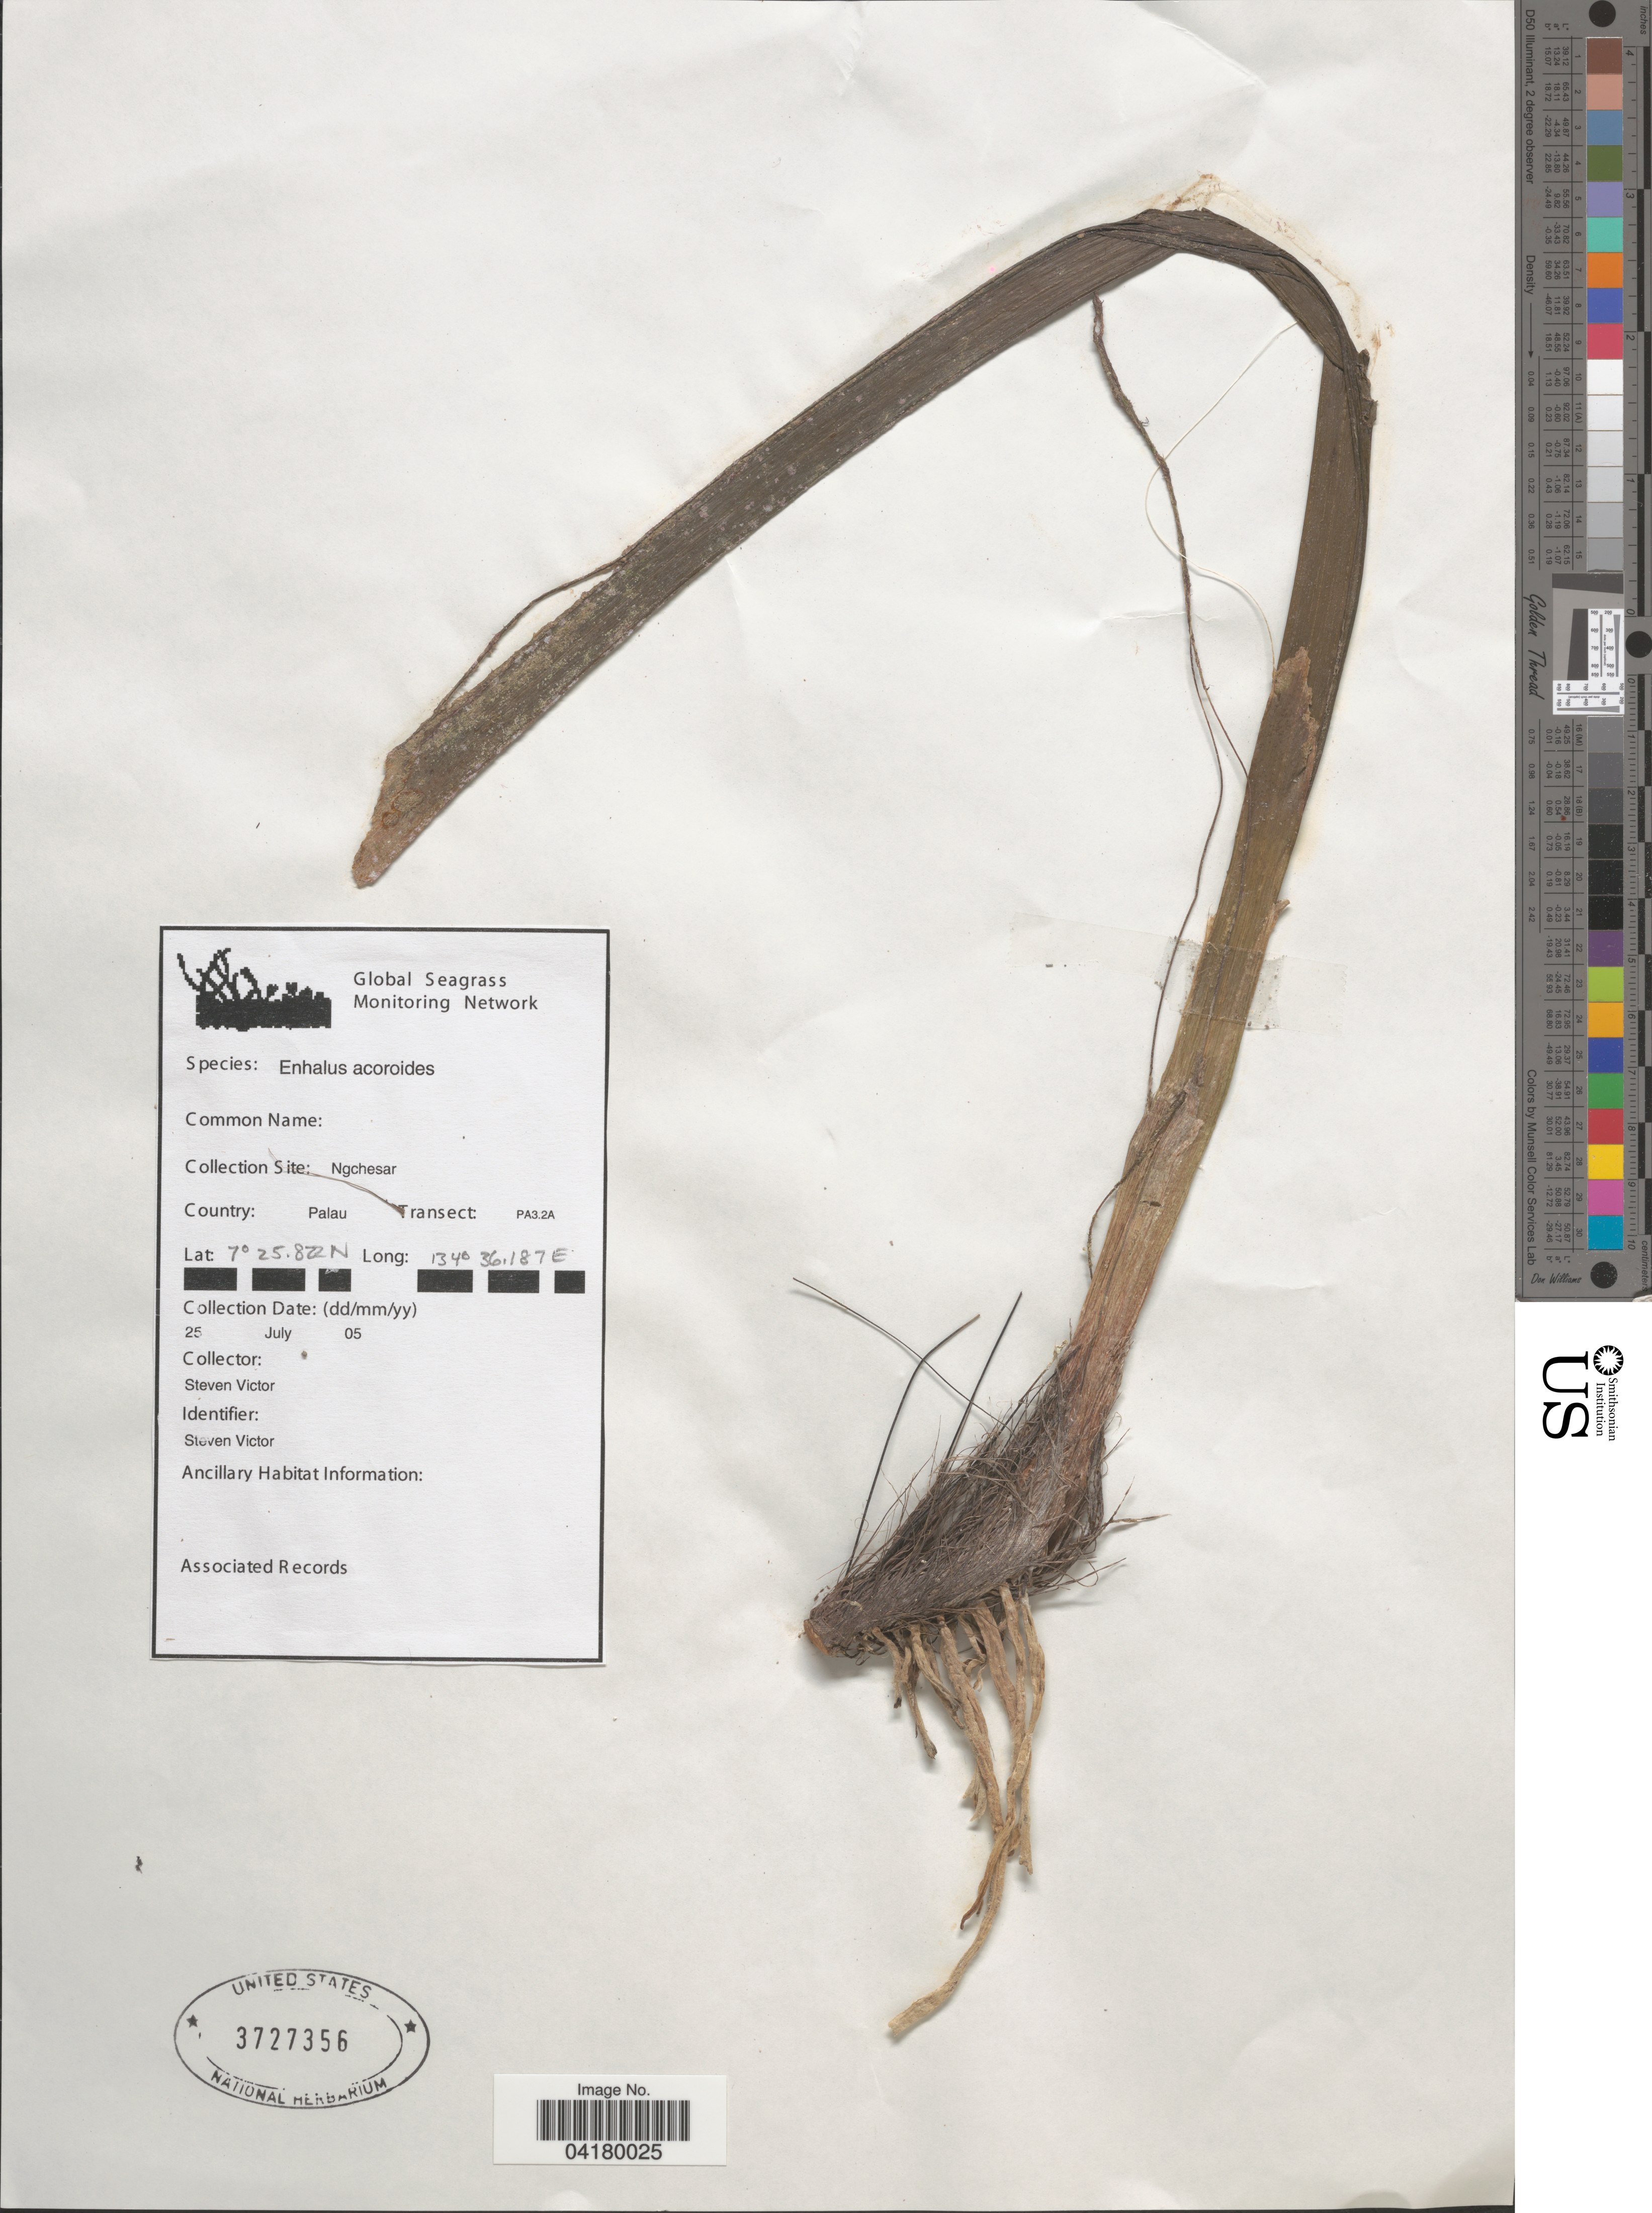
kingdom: Plantae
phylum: Tracheophyta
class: Liliopsida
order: Alismatales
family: Hydrocharitaceae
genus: Enhalus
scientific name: Enhalus acoroides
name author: (L. f.) Royle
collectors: S. Victor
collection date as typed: Transcribed d/m/y: 25/7/5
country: Palau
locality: Collection Site: Ngchesar. Country: Palau. Transect: PA3.2A.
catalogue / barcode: US 3727356